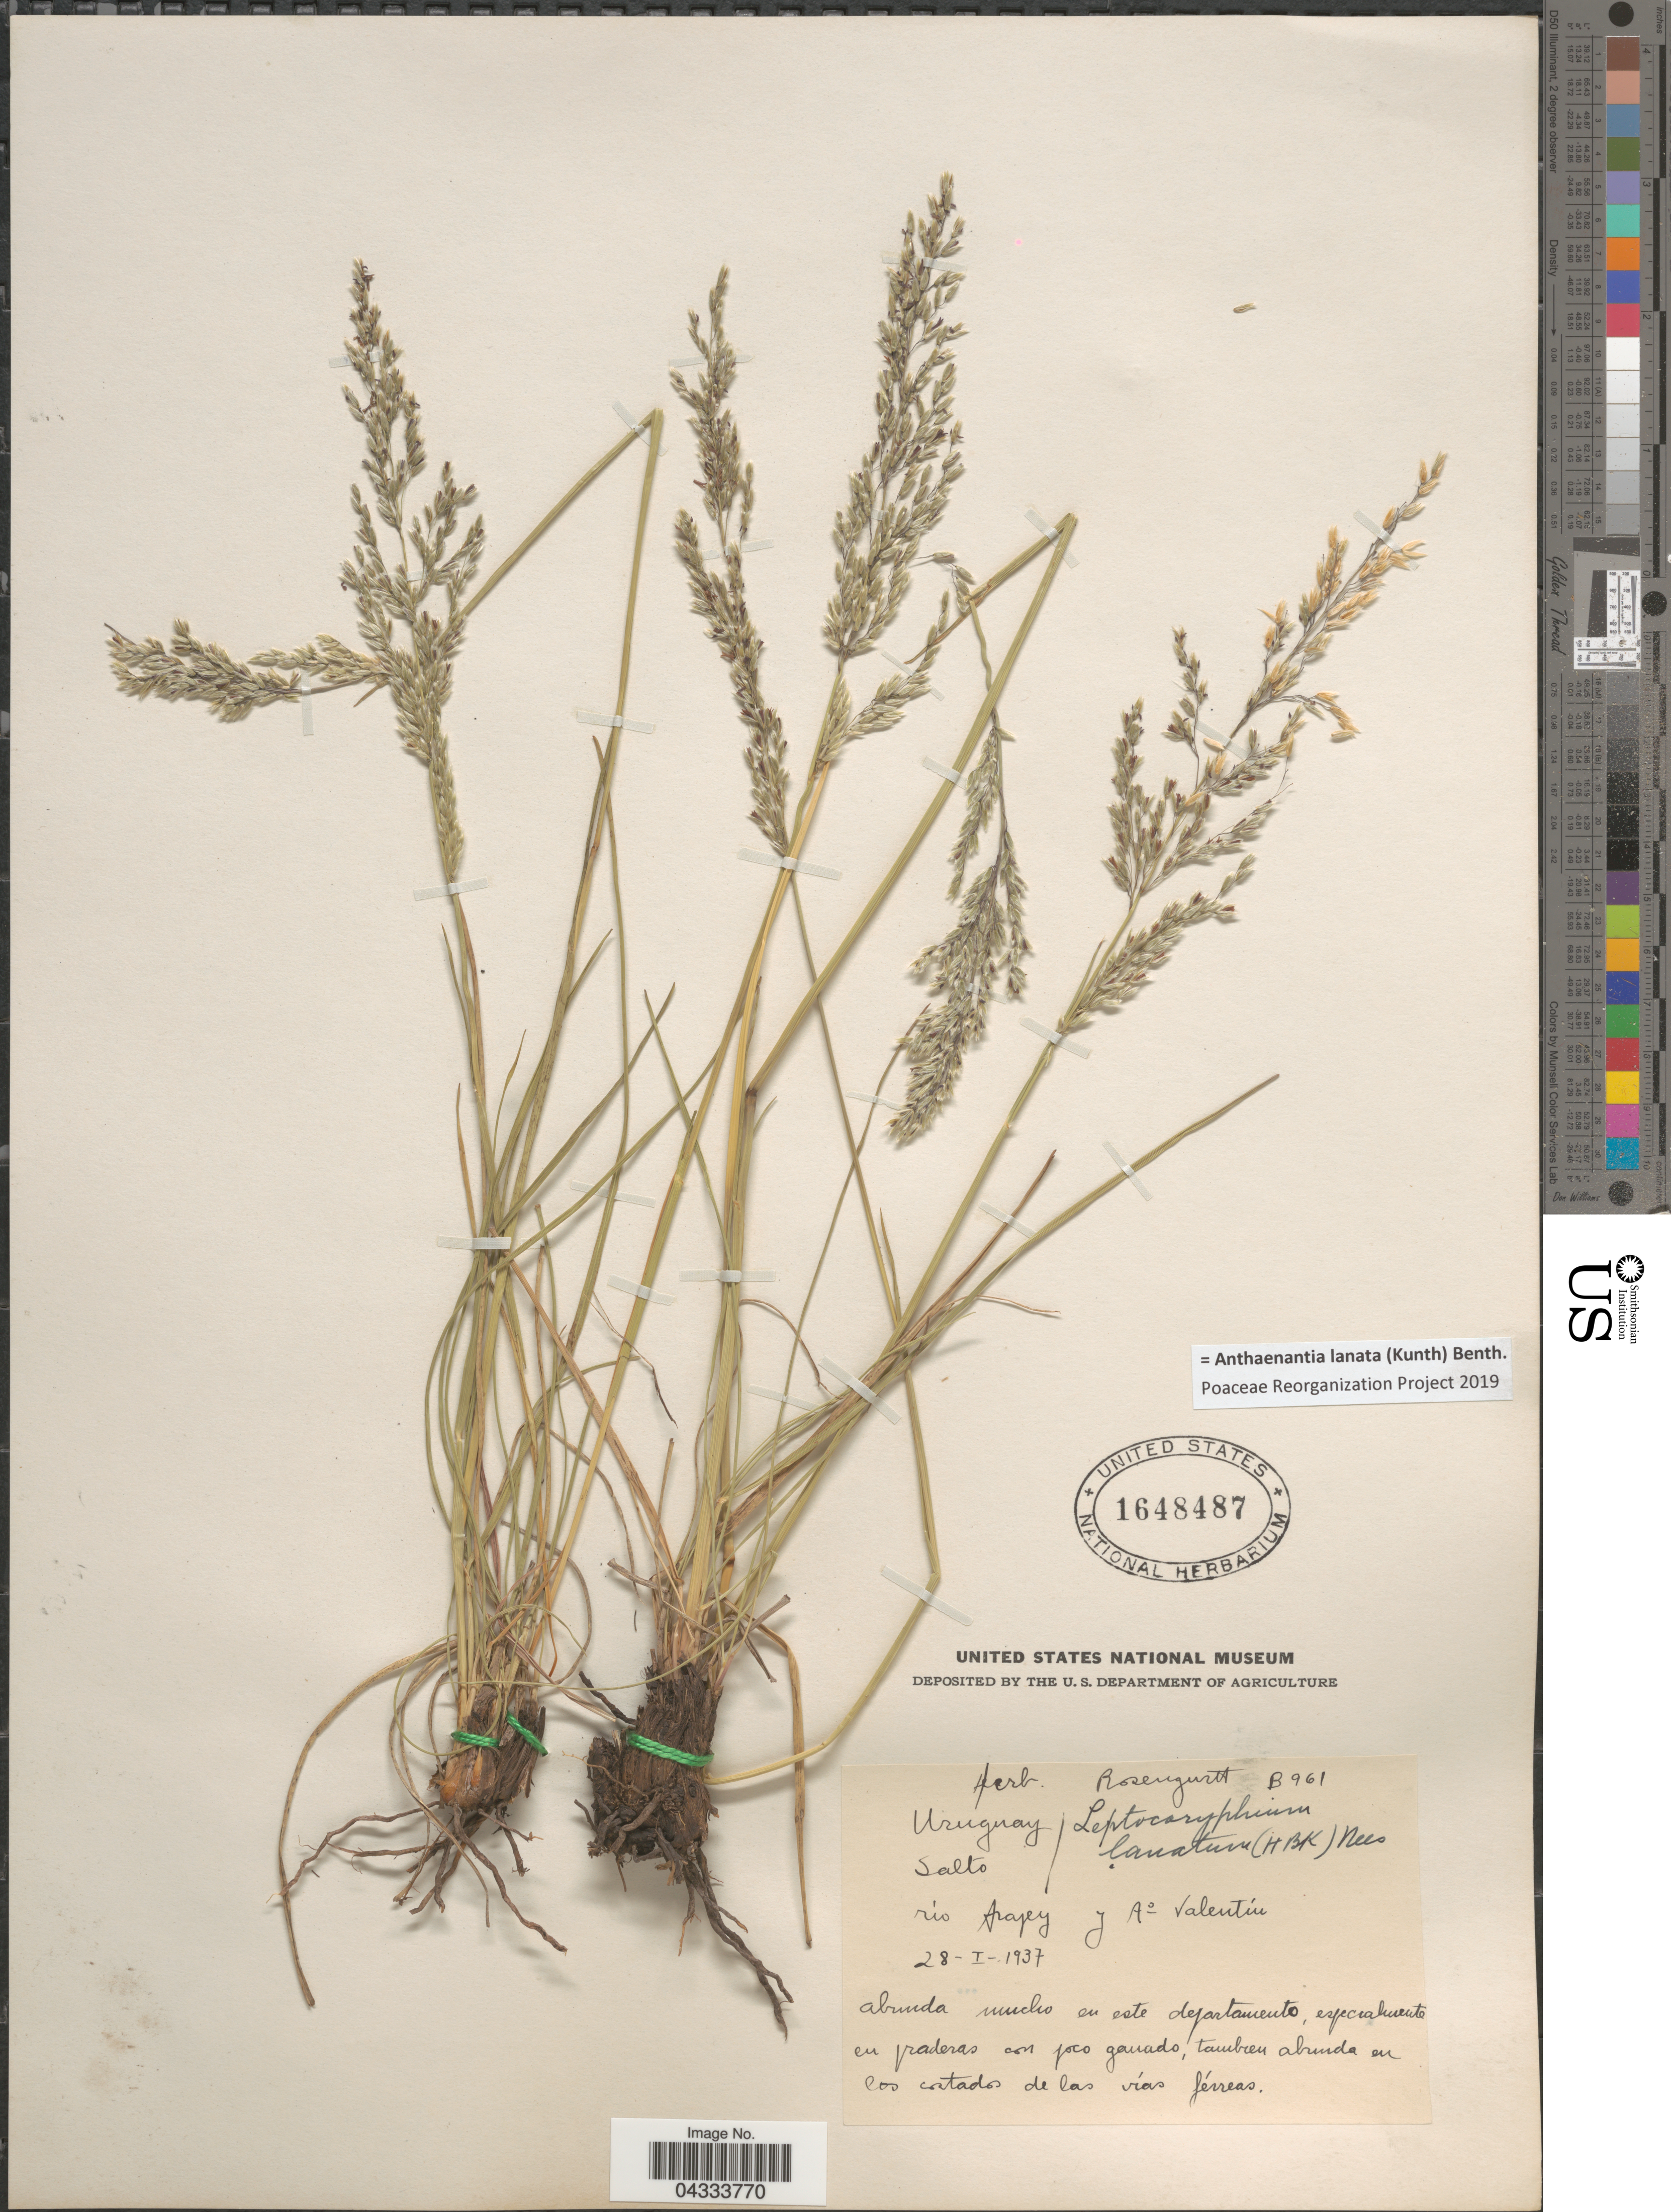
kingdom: Plantae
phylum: Tracheophyta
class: Liliopsida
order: Poales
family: Poaceae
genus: Anthaenantia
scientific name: Anthaenantia lanata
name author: (Kunth) Benth.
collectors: ex herb. Rosengurtt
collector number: B961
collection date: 1937-01-28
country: Uruguay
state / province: Salto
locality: Río Arajey y Ao Valentín.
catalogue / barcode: US 1648487